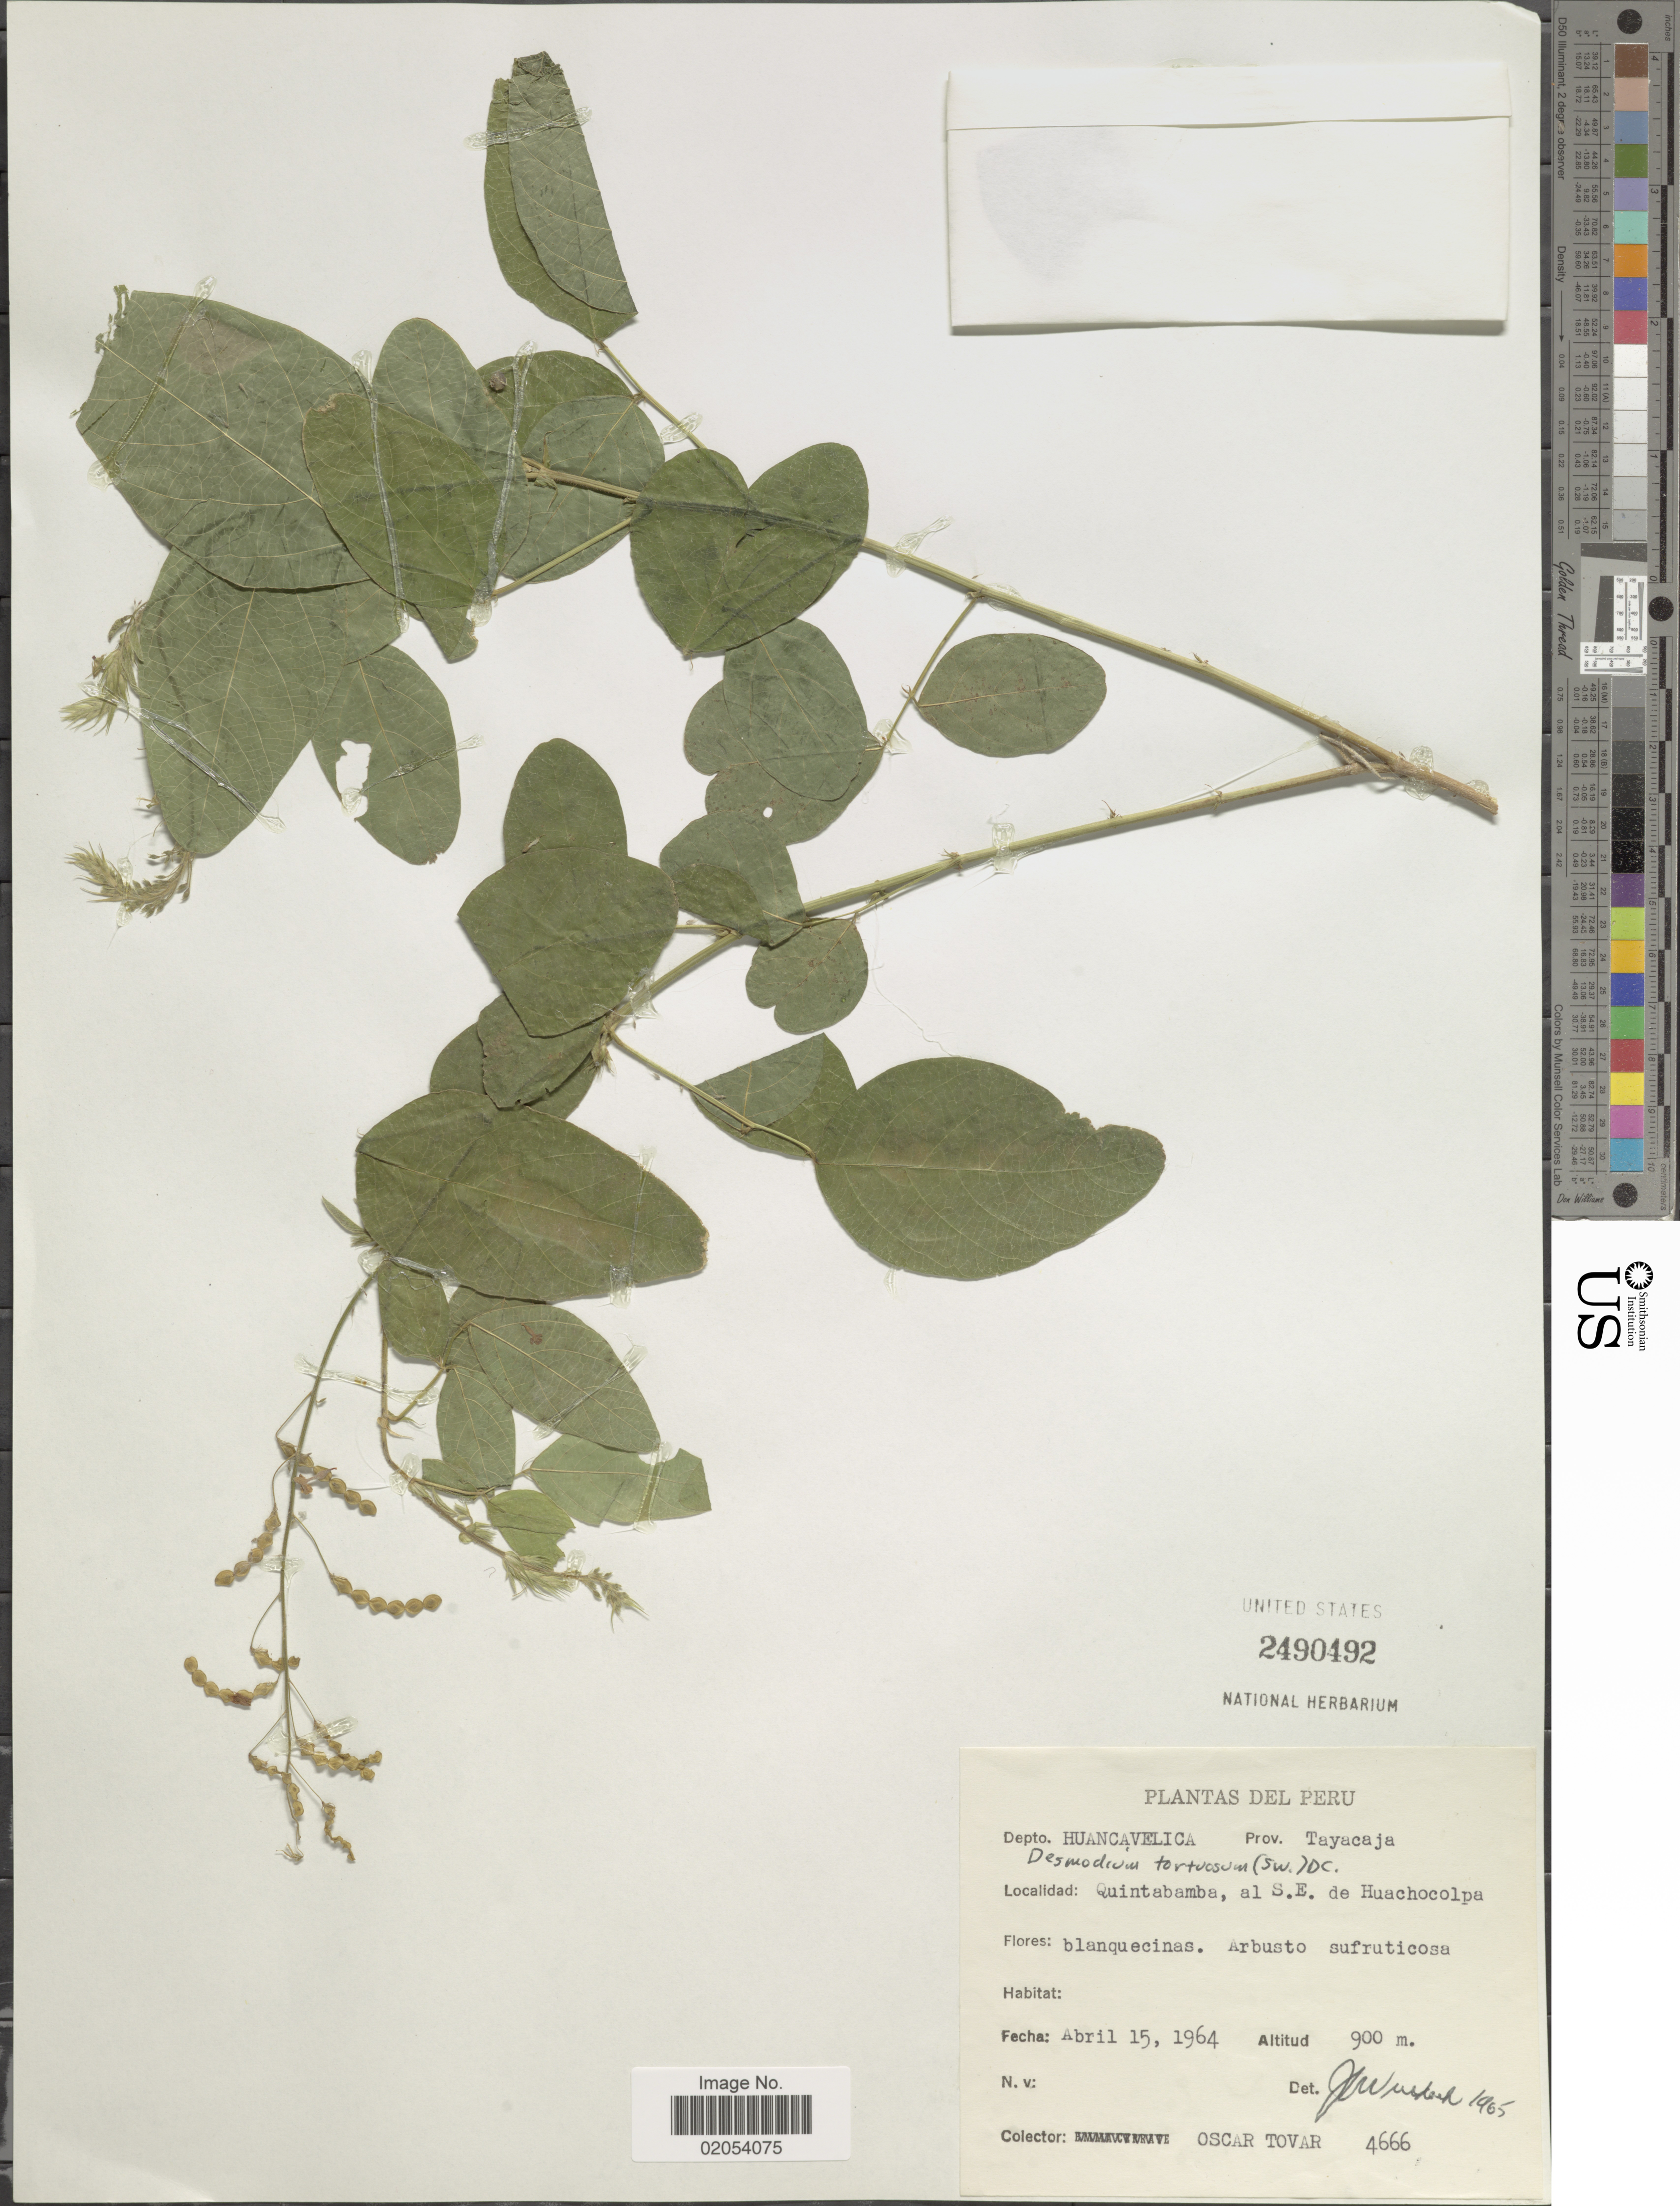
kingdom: Plantae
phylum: Tracheophyta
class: Magnoliopsida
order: Fabales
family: Fabaceae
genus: Desmodium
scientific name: Desmodium tortuosum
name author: (Sw.) DC.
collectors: Ó. Tovar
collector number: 4666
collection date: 1964-04-15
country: Peru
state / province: Huancavelica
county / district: Tayacaja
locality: Prov. Tayacaja, Quintabamba, al S. E. de Huachocolpa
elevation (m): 900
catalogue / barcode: US 2490492